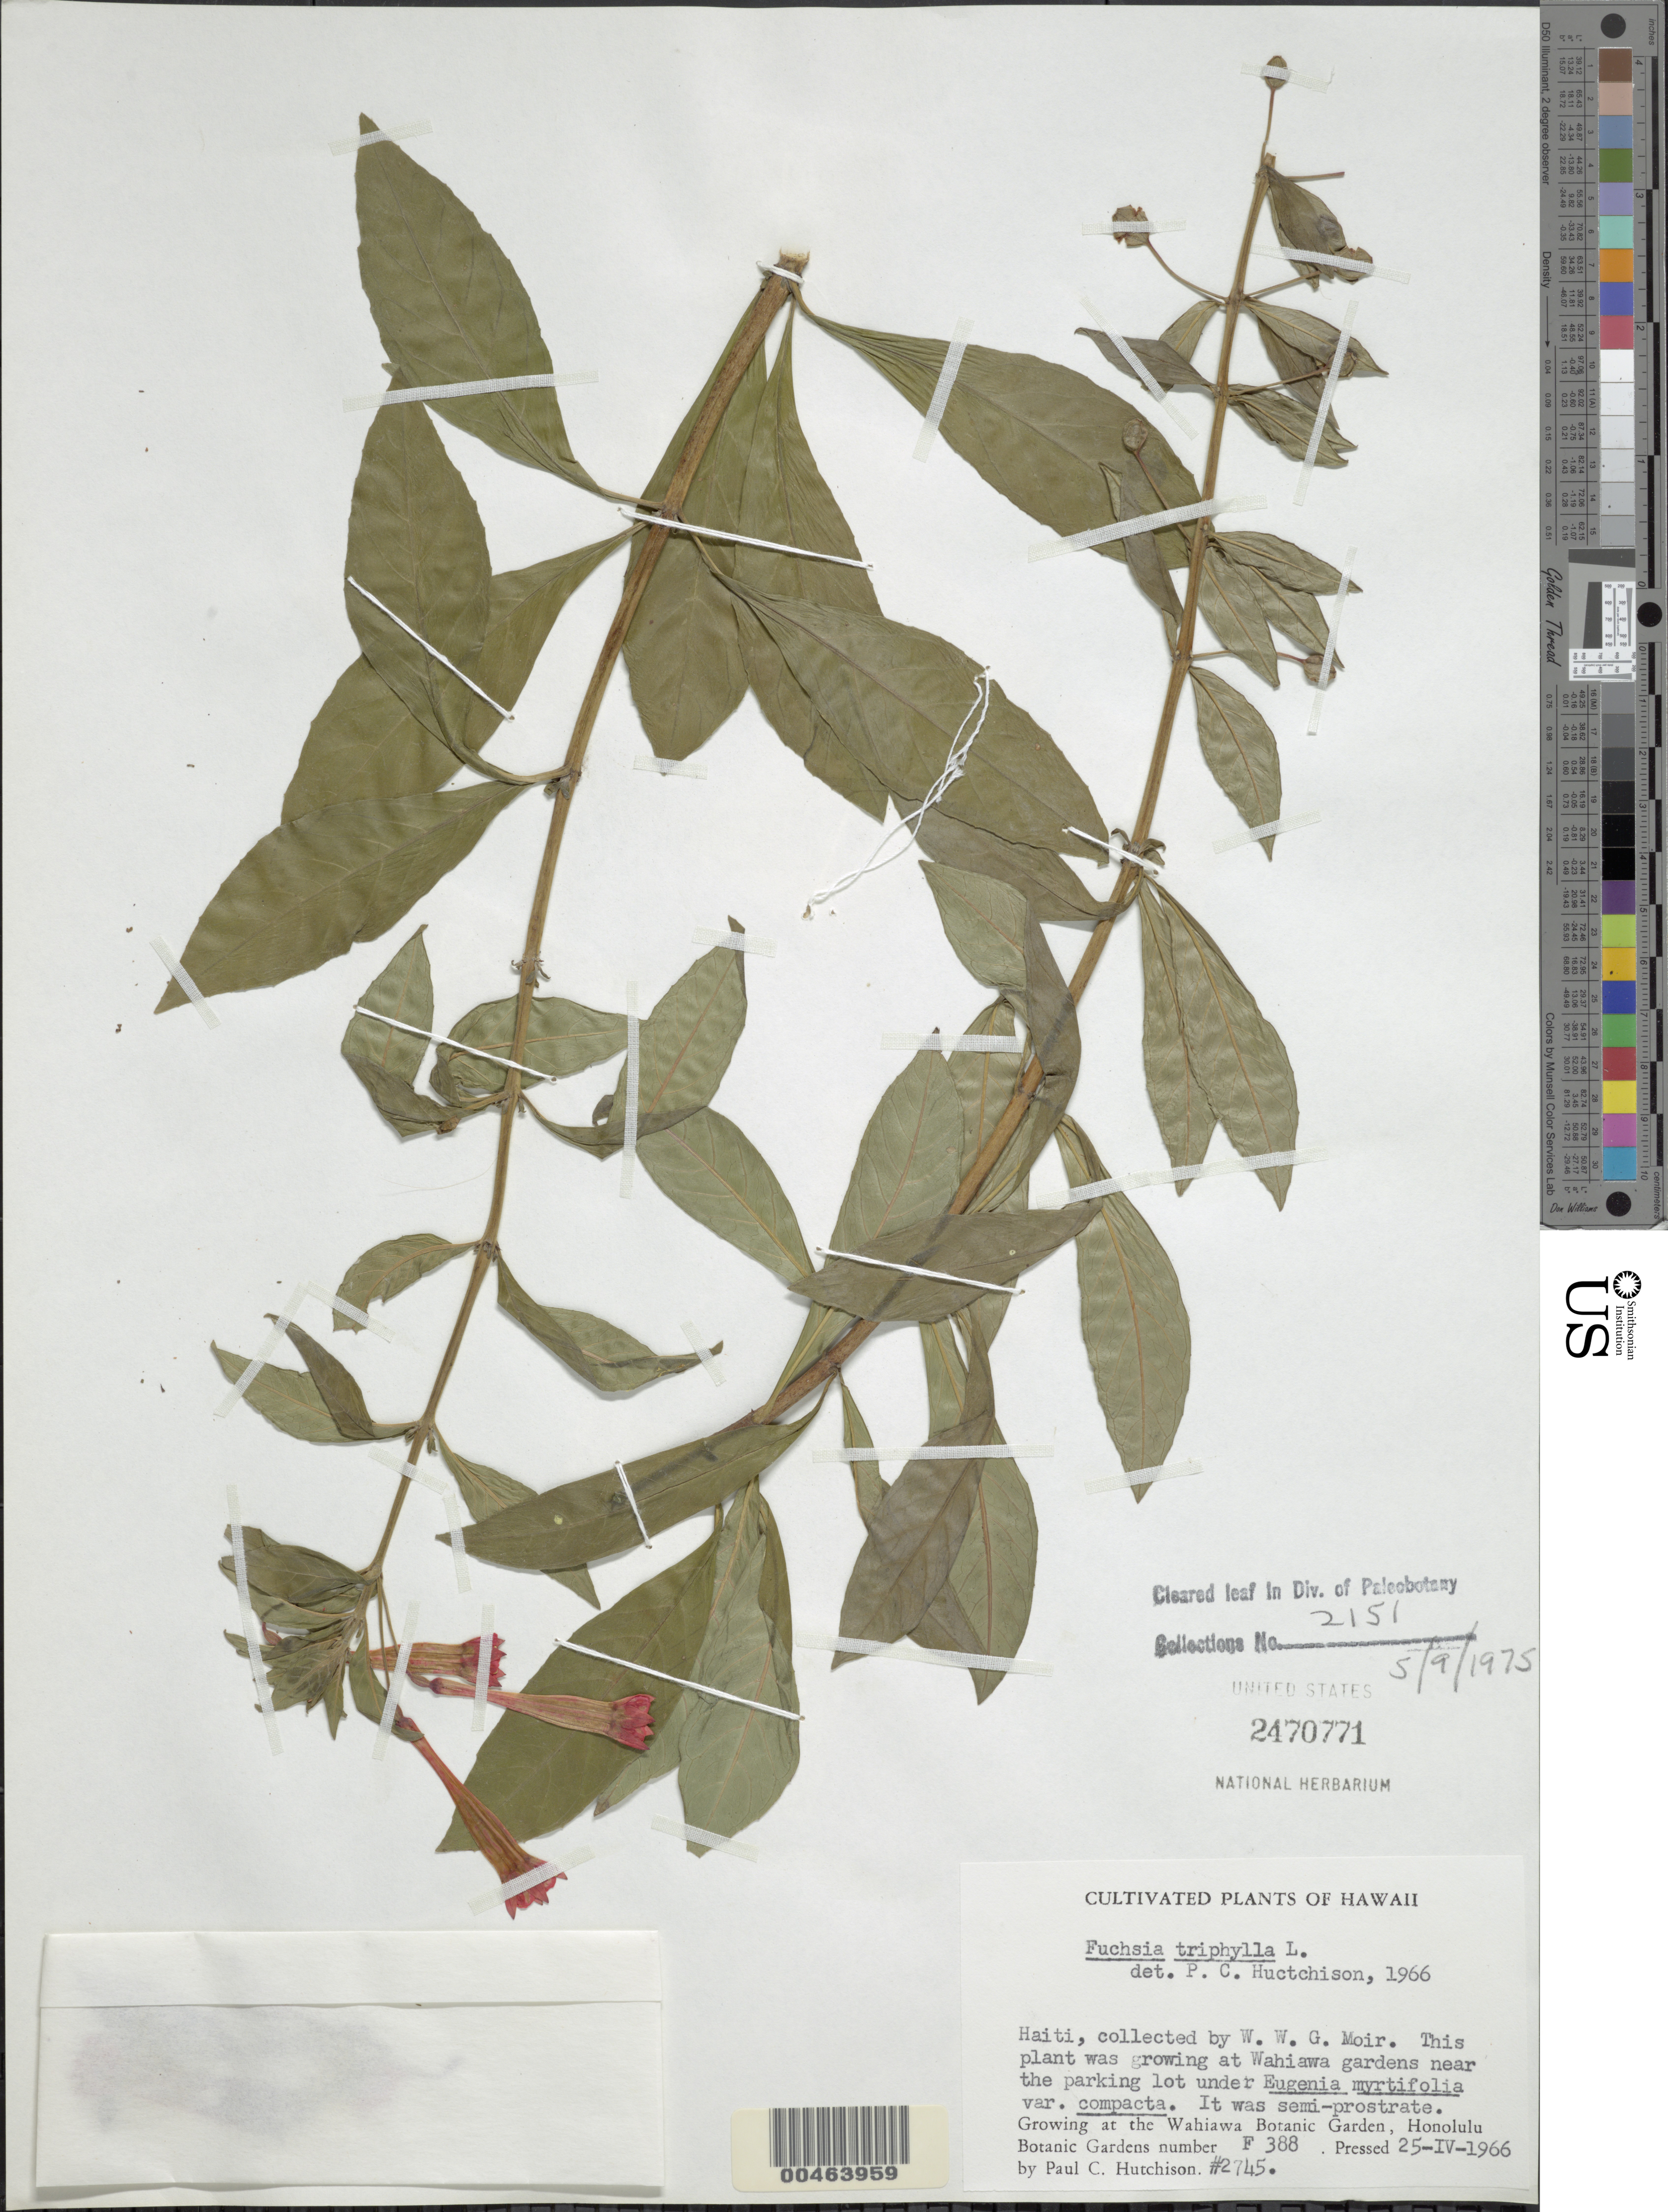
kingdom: Plantae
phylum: Tracheophyta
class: Magnoliopsida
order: Myrtales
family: Onagraceae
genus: Fuchsia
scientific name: Fuchsia triphylla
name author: L.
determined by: Hutchison, Paul C.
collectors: P. C. Hutchison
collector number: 2745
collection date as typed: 25 Apr 1966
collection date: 1966-04-25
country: United States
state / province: Hawaii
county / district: Kauai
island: Kaua'i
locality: At the Wahiawa gardens near the parking lot (Wahiawa Botanic Garden)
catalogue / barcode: US 2470771